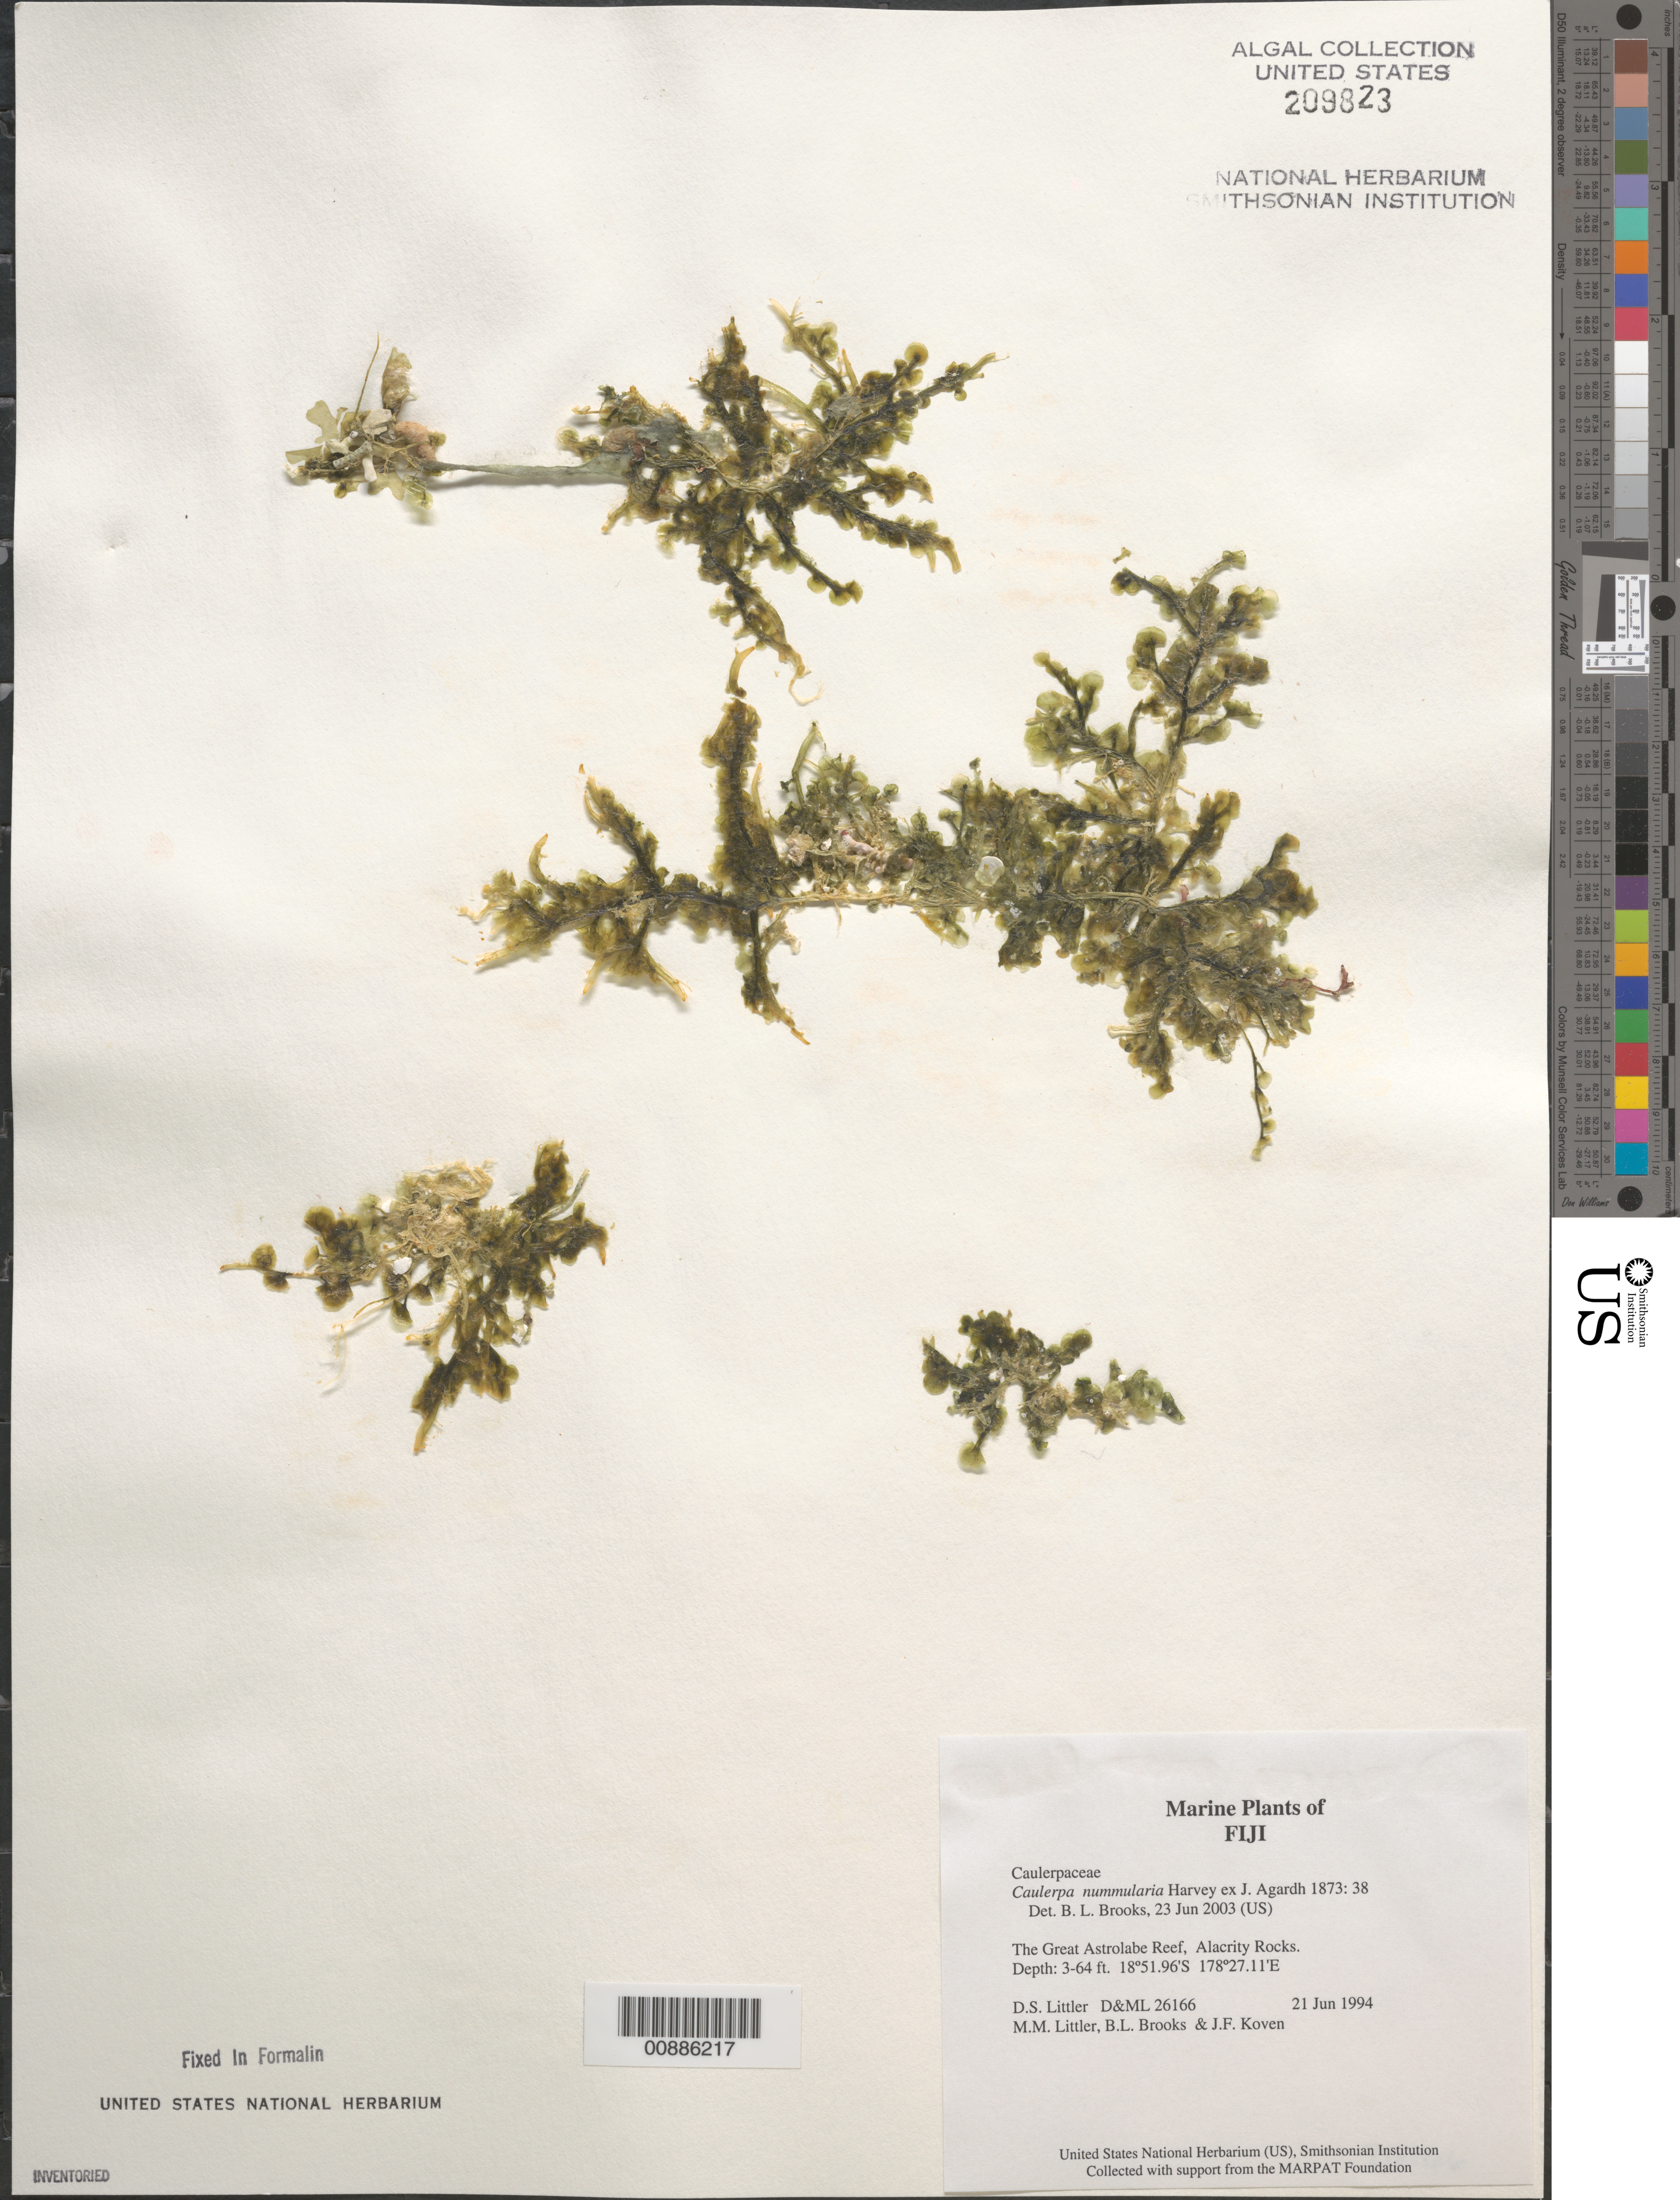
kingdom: Plantae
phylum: Chlorophyta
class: Ulvophyceae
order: Bryopsidales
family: Caulerpaceae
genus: Caulerpa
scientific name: Caulerpa nummularia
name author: Harv. ex J. Agardh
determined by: Brooks, B. L., (BOT), Smithsonian Institution - National Museum of Natural History (UNITED STATES)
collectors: D. S. Littler, M. M. Littler, B. Brooks & J. Koven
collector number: D&ML 26166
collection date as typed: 21 Jun 1994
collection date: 1994-06-21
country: Fiji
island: Great Astrolabe Reef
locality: Great Astrolabe Reef, Alacrity Rocks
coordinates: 18 51.96'S, 178 27.11'E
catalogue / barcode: US 209823